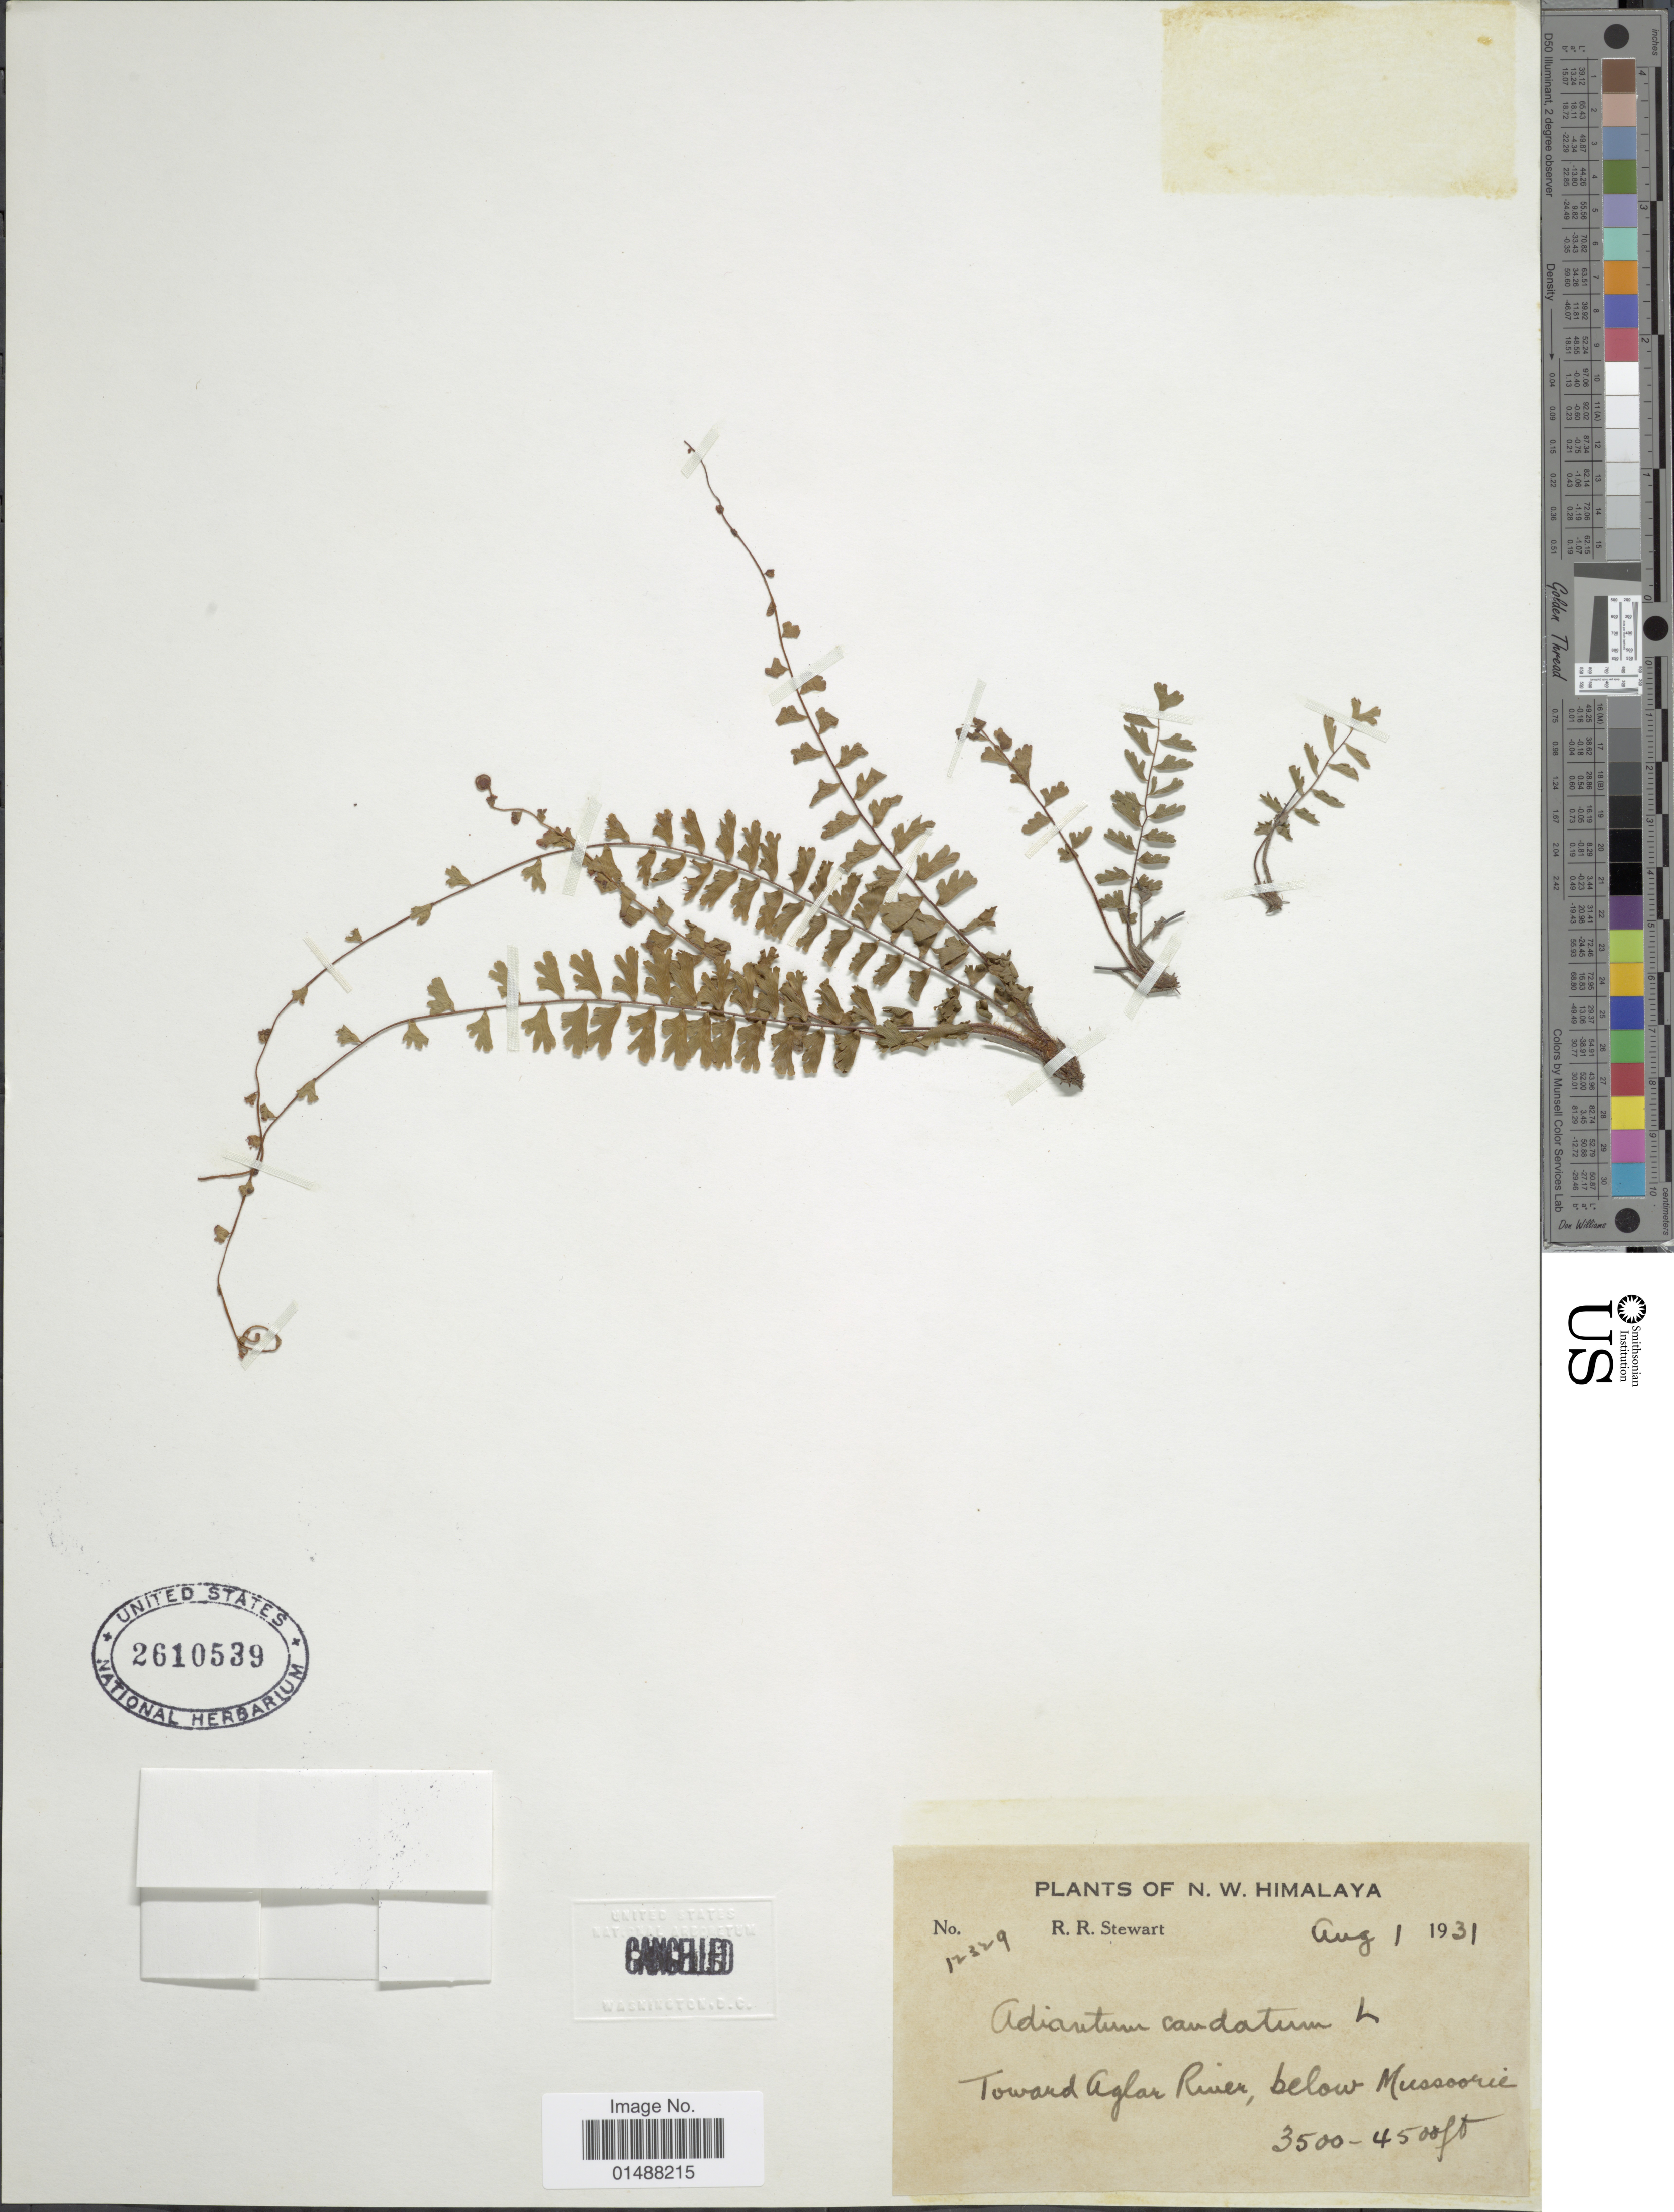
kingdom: Plantae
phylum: Tracheophyta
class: Polypodiopsida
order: Polypodiales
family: Pteridaceae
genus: Adiantum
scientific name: Adiantum caudatum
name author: L.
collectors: R. R. Stewart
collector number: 12329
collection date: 1931-08-01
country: India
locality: N.W Himalaya, toward Aglar river, below Mussoorie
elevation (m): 1067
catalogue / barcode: US 2610539